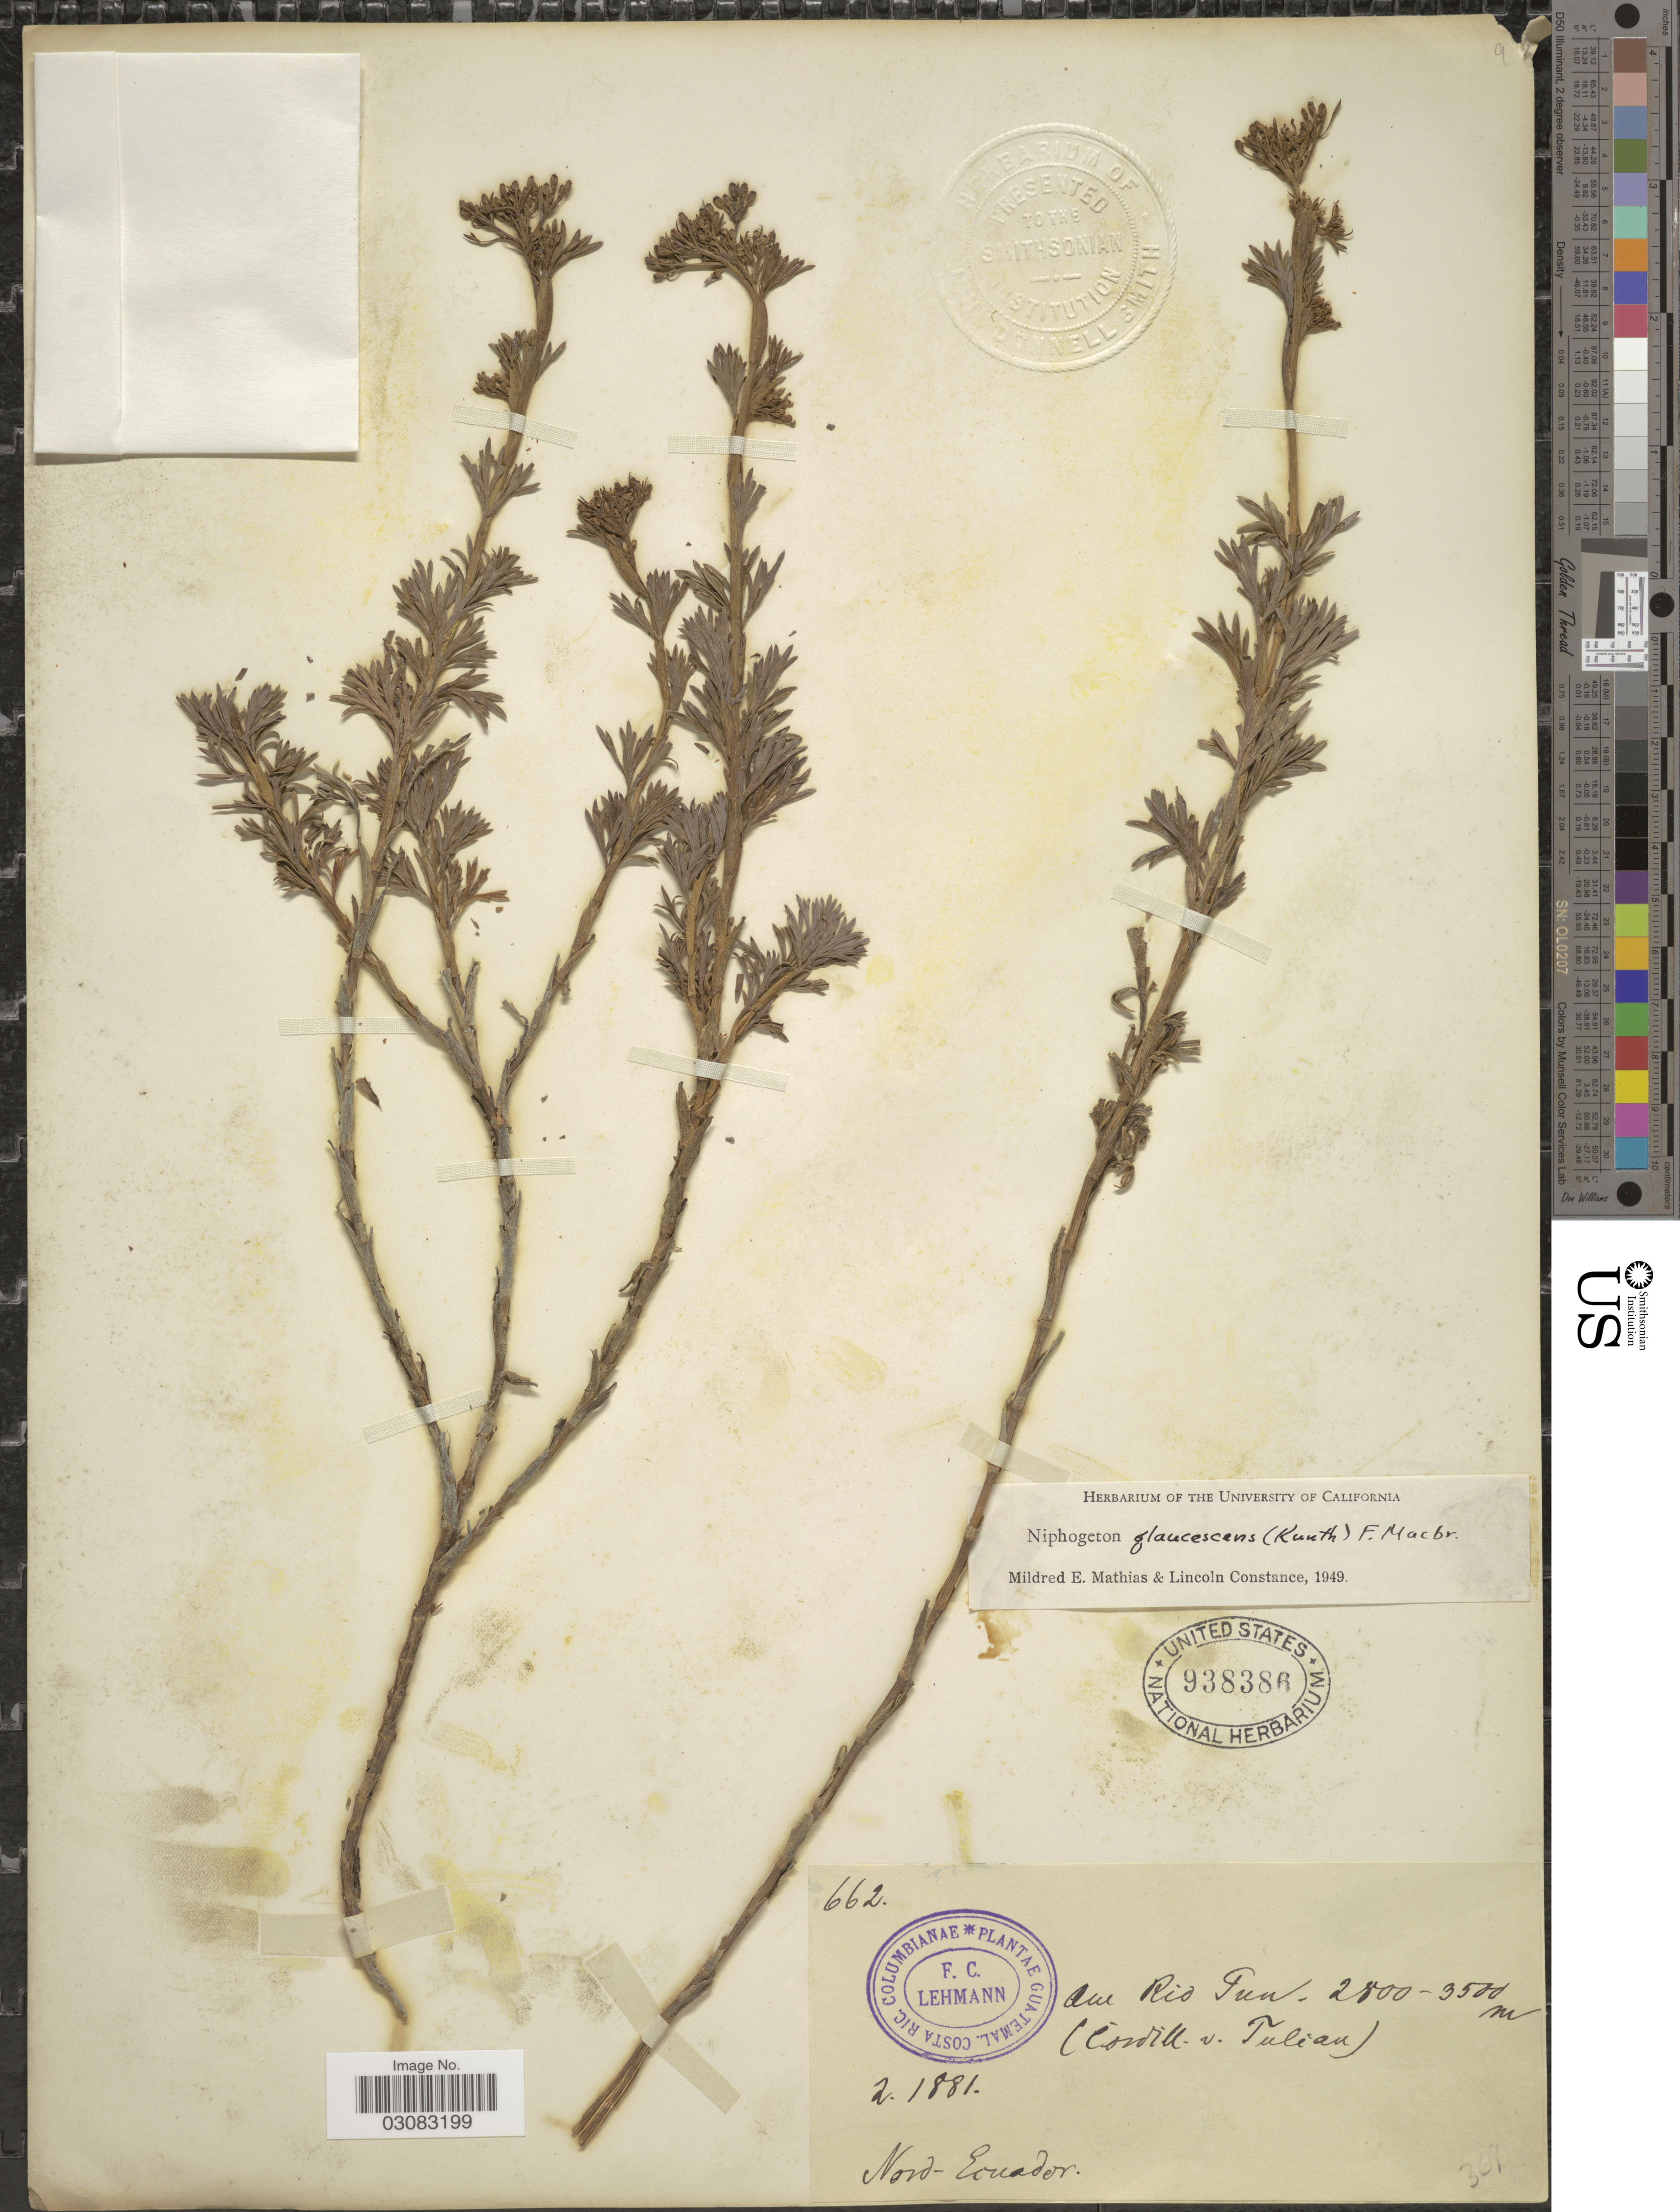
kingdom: Plantae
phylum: Tracheophyta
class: Magnoliopsida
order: Apiales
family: Apiaceae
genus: Niphogeton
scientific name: Niphogeton glaucescens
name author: (Kunth) J.F. Macbr.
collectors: F. C. Lehmann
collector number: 662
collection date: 1881-02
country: Ecuador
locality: Am Rio Tun. (Cordill. v. Tulian). Nord-Ecuador.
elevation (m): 2500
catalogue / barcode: US 938386